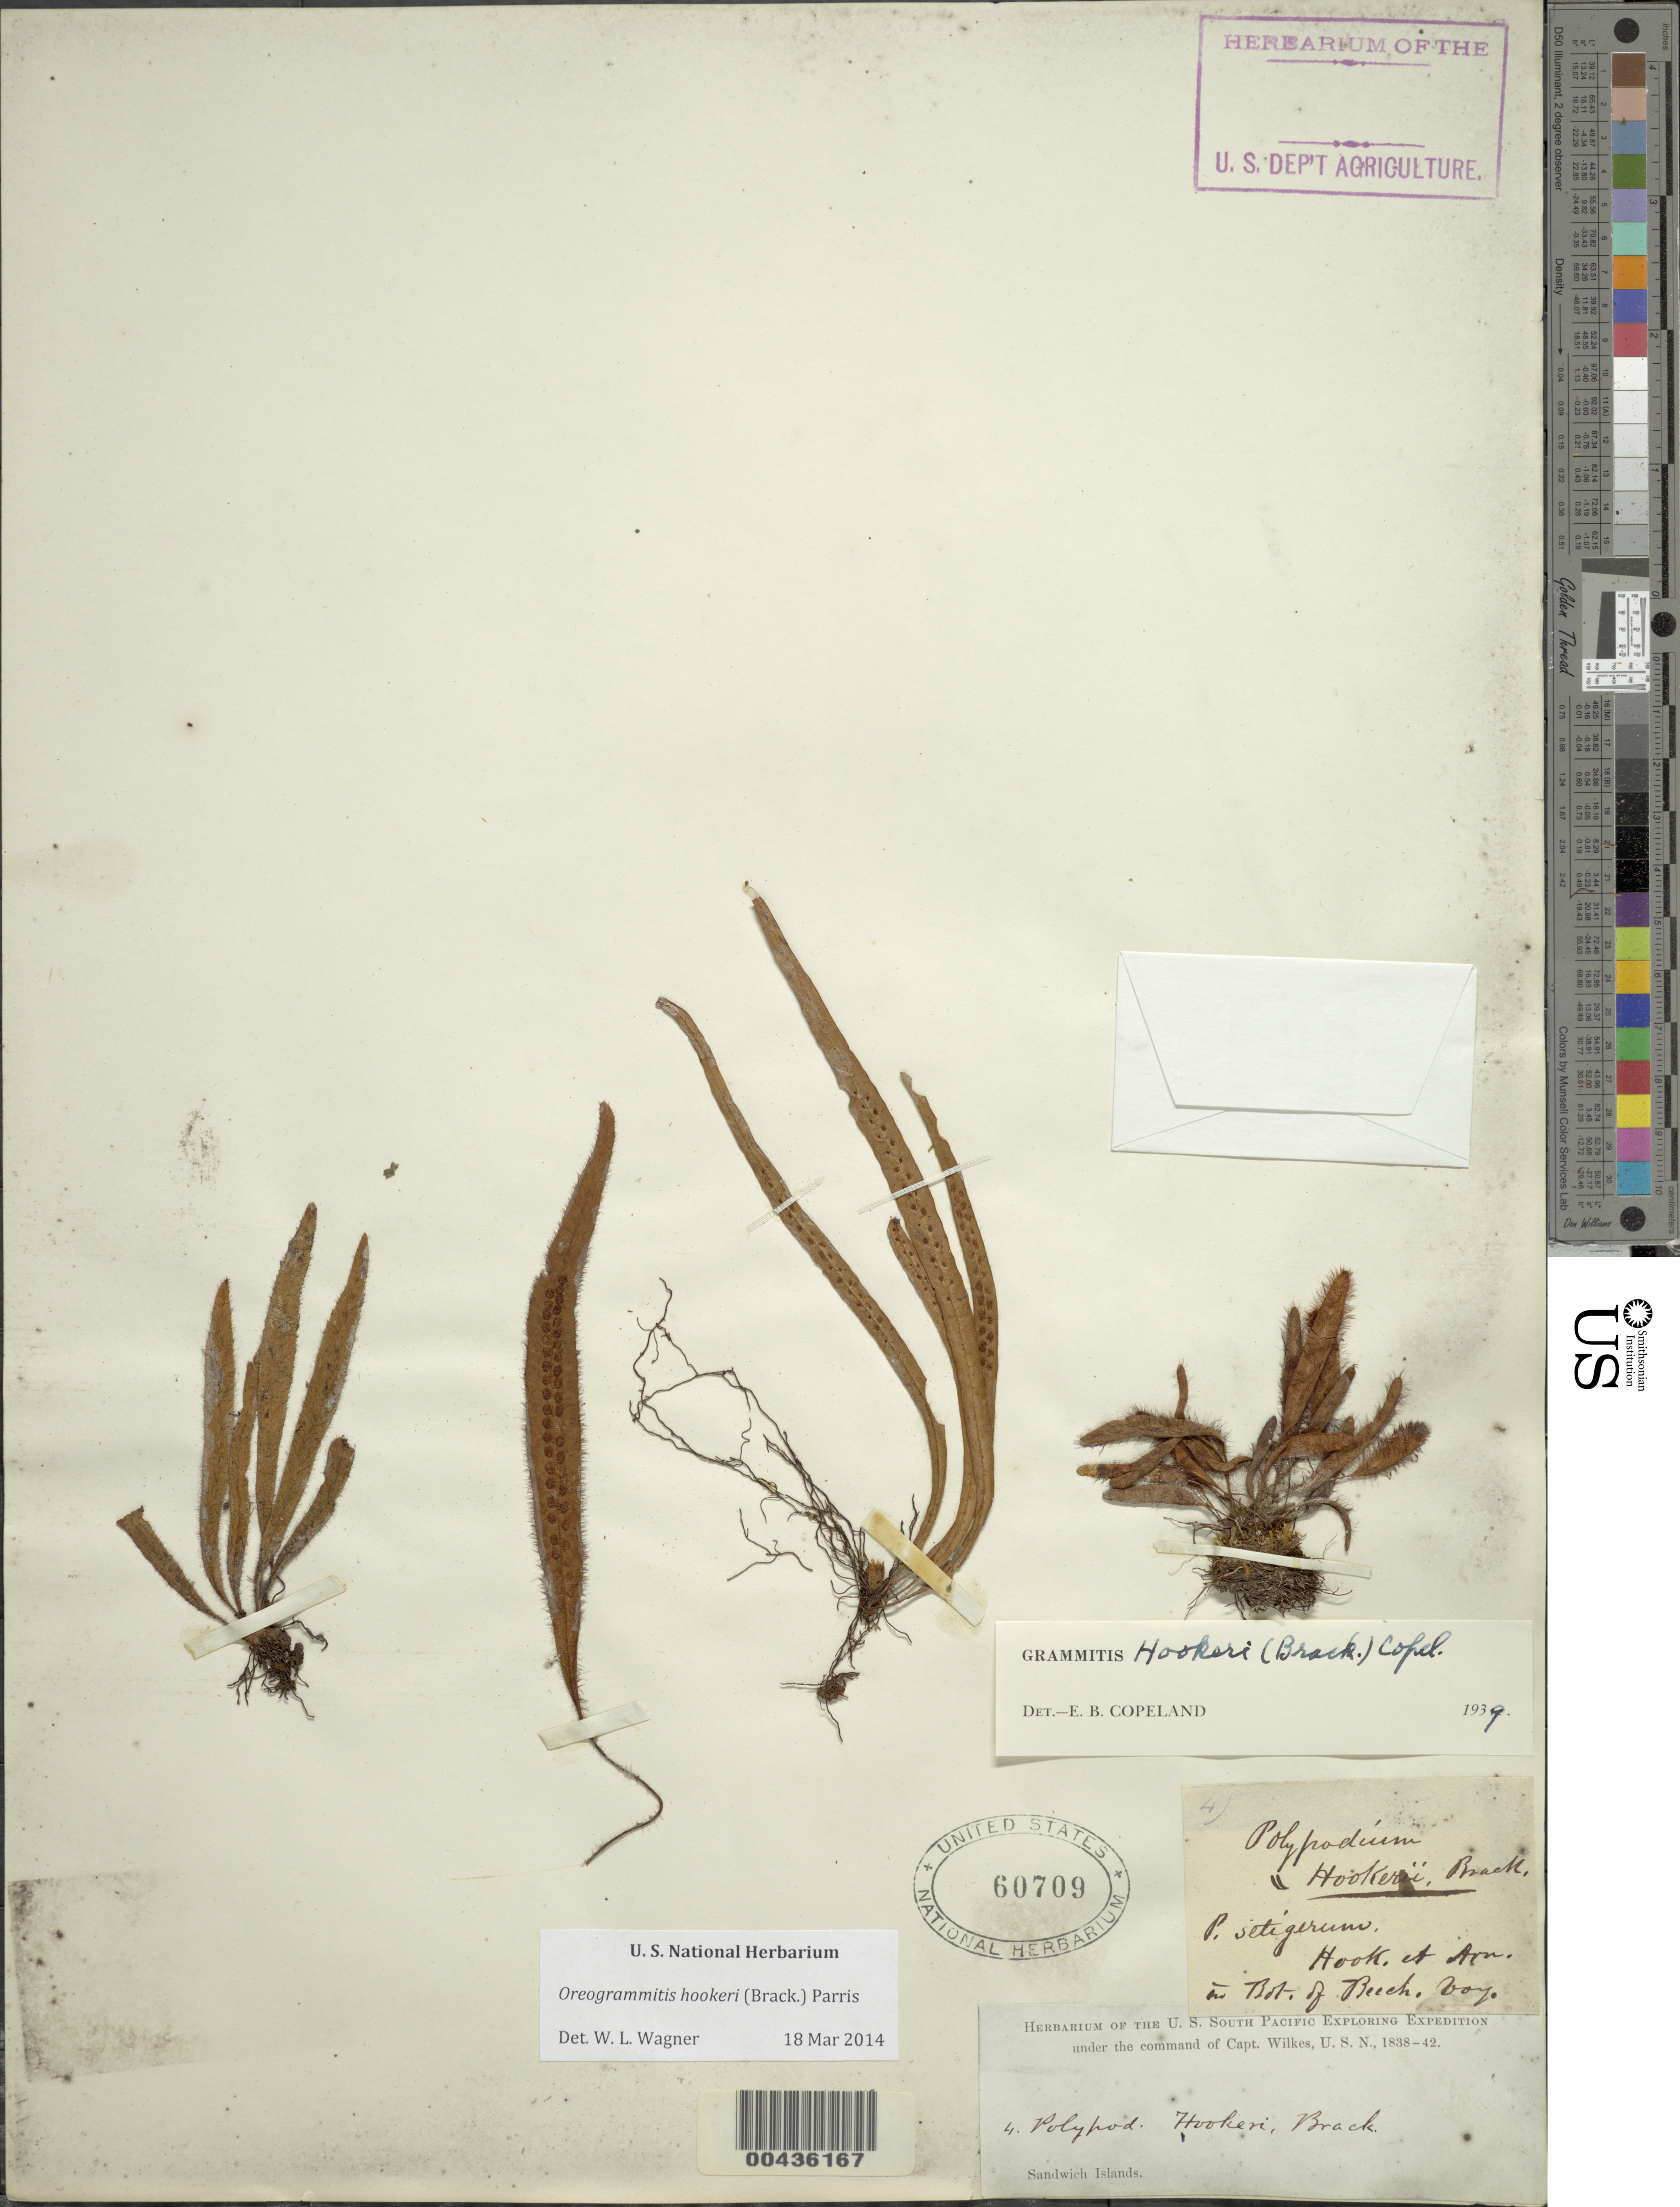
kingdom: Plantae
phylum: Tracheophyta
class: Polypodiopsida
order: Polypodiales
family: Polypodiaceae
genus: Oreogrammitis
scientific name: Oreogrammitis hookeri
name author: (Brack.) Parris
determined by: Wagner, W. L., (BOT), Smithsonian Institution - National Museum of Natural History (UNITED STATES)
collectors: Wilkes Explor. Exped.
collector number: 4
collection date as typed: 1838 to -- --- 1842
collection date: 1838/1842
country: United States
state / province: Hawaii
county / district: Hawaii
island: Hawaii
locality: Sandwich islands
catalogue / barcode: US 60709